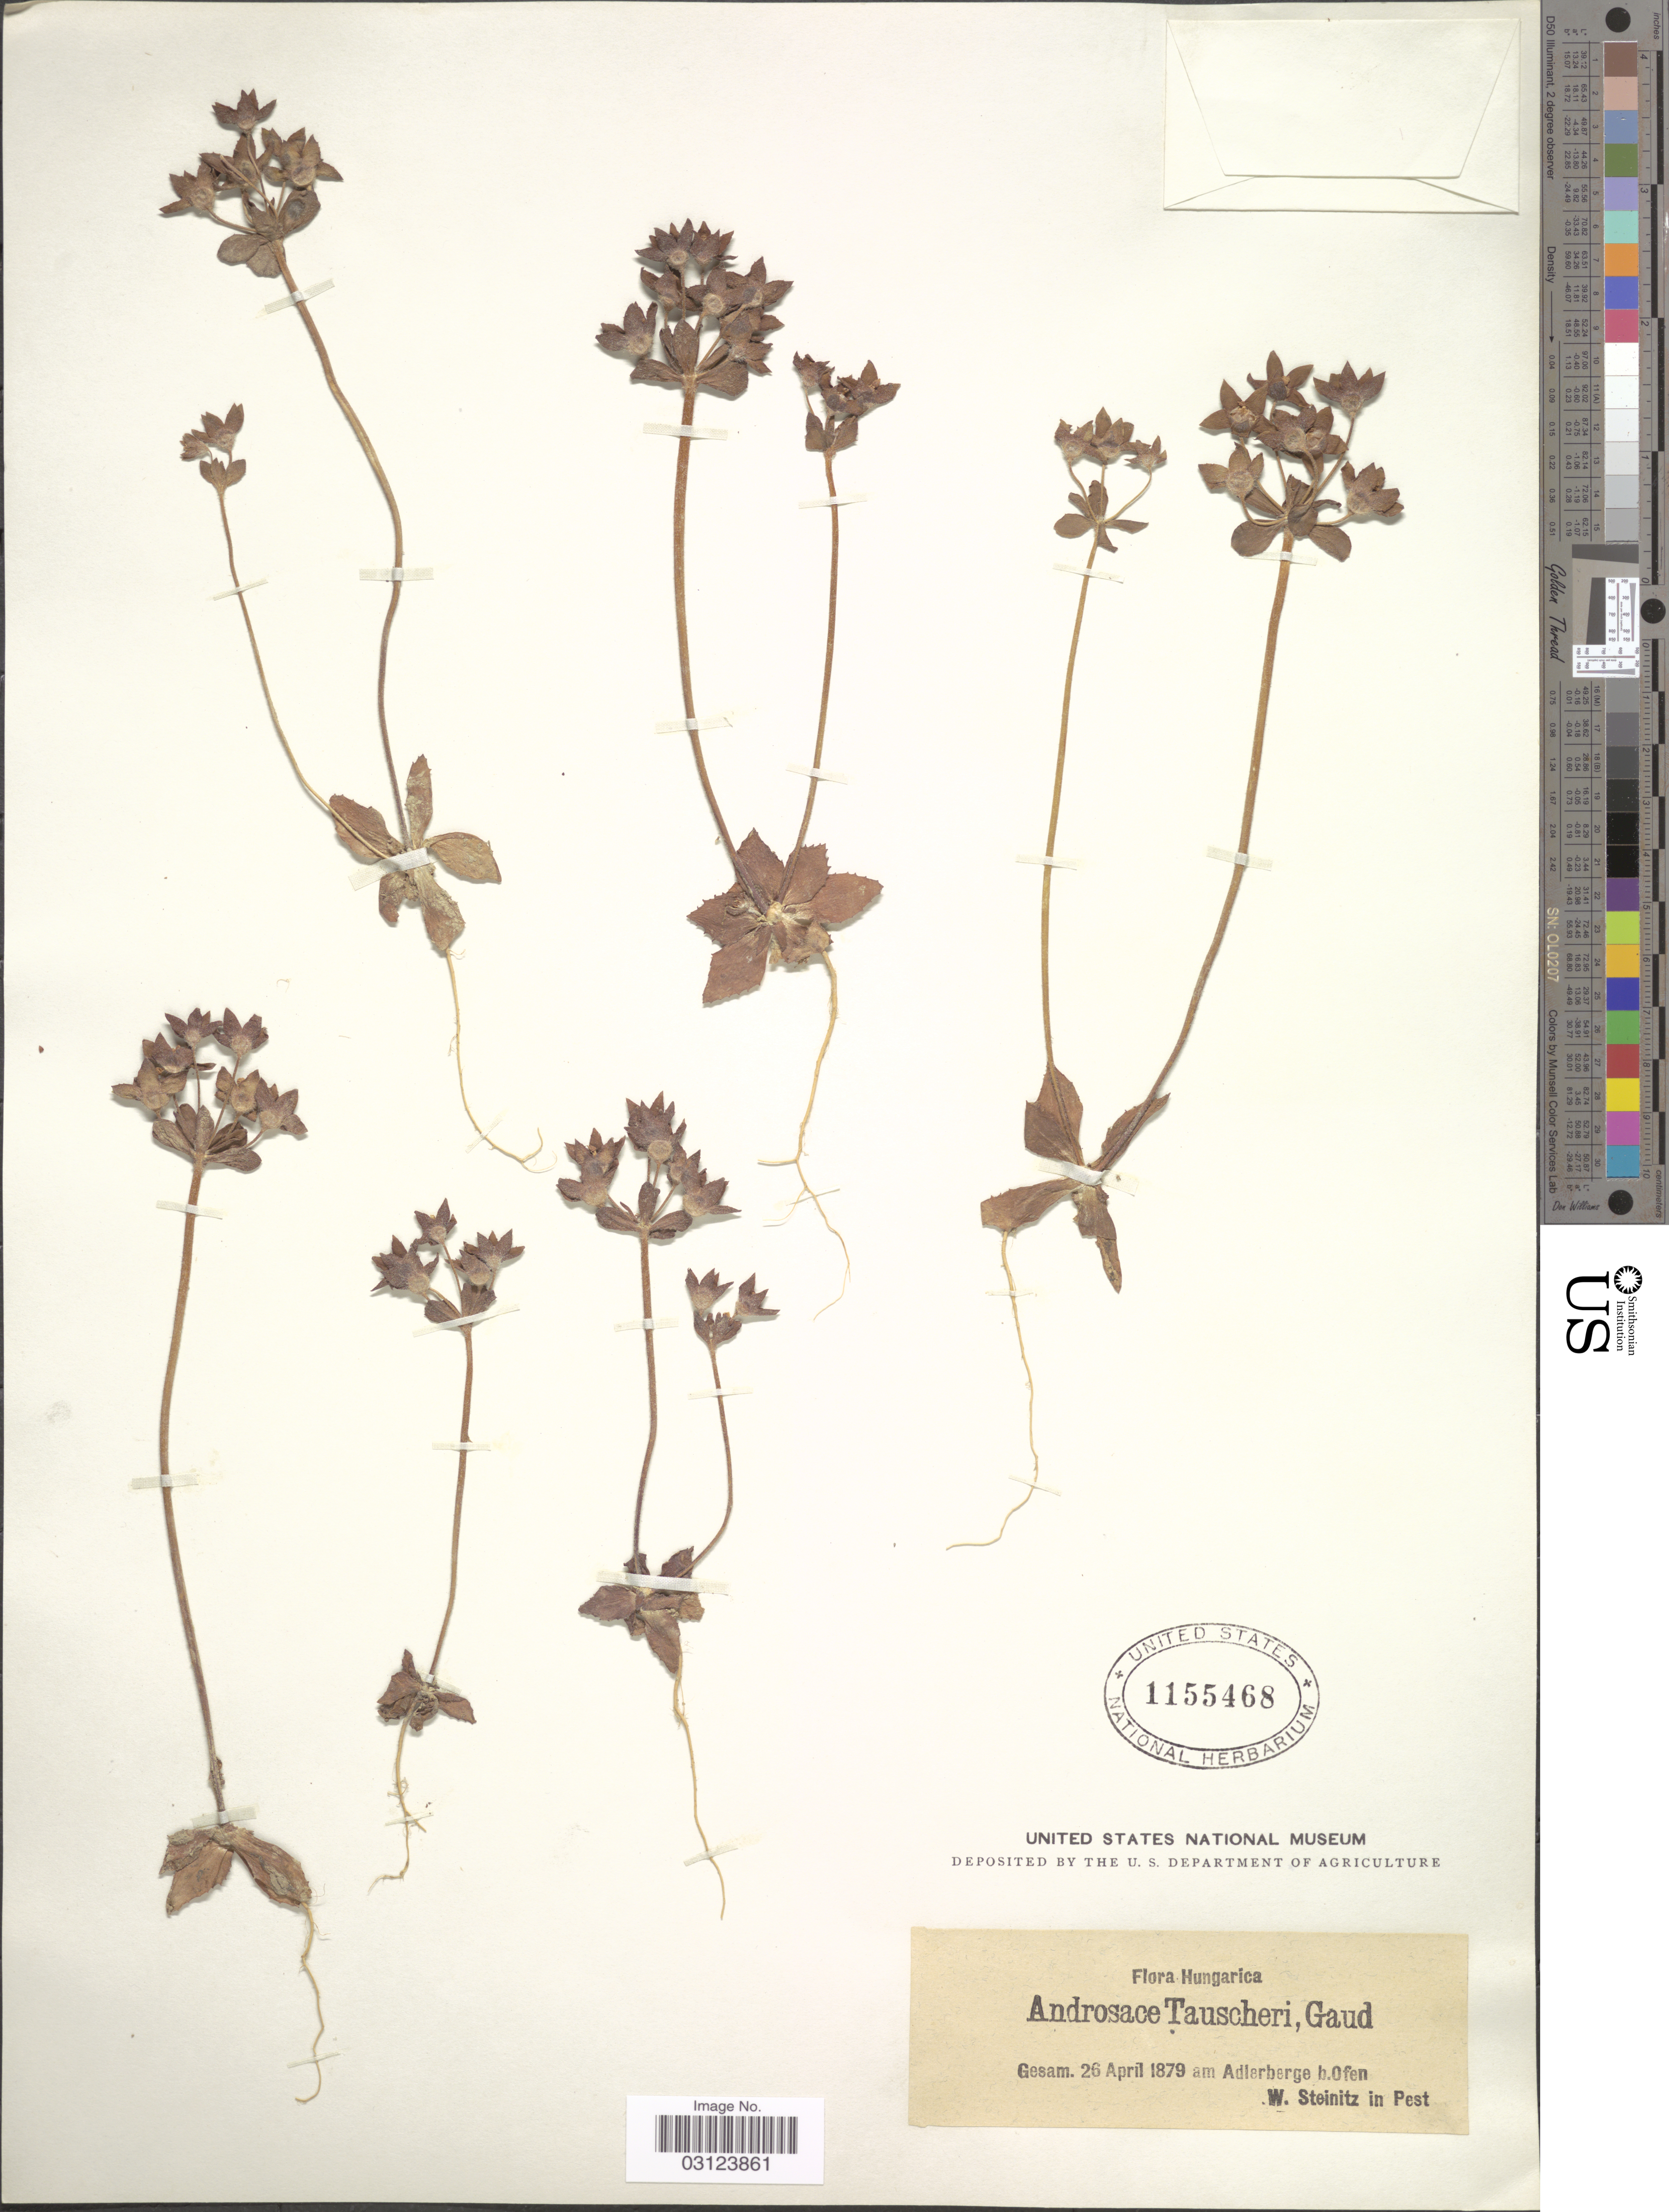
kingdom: Plantae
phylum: Tracheophyta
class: Magnoliopsida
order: Ericales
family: Primulaceae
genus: Androsace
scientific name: Androsace tauscheri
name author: Gand.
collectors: W. Steinitz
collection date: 1879-04-26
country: Hungary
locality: Gesam, am Adlerberge v. Ofen.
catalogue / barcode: US 1155468